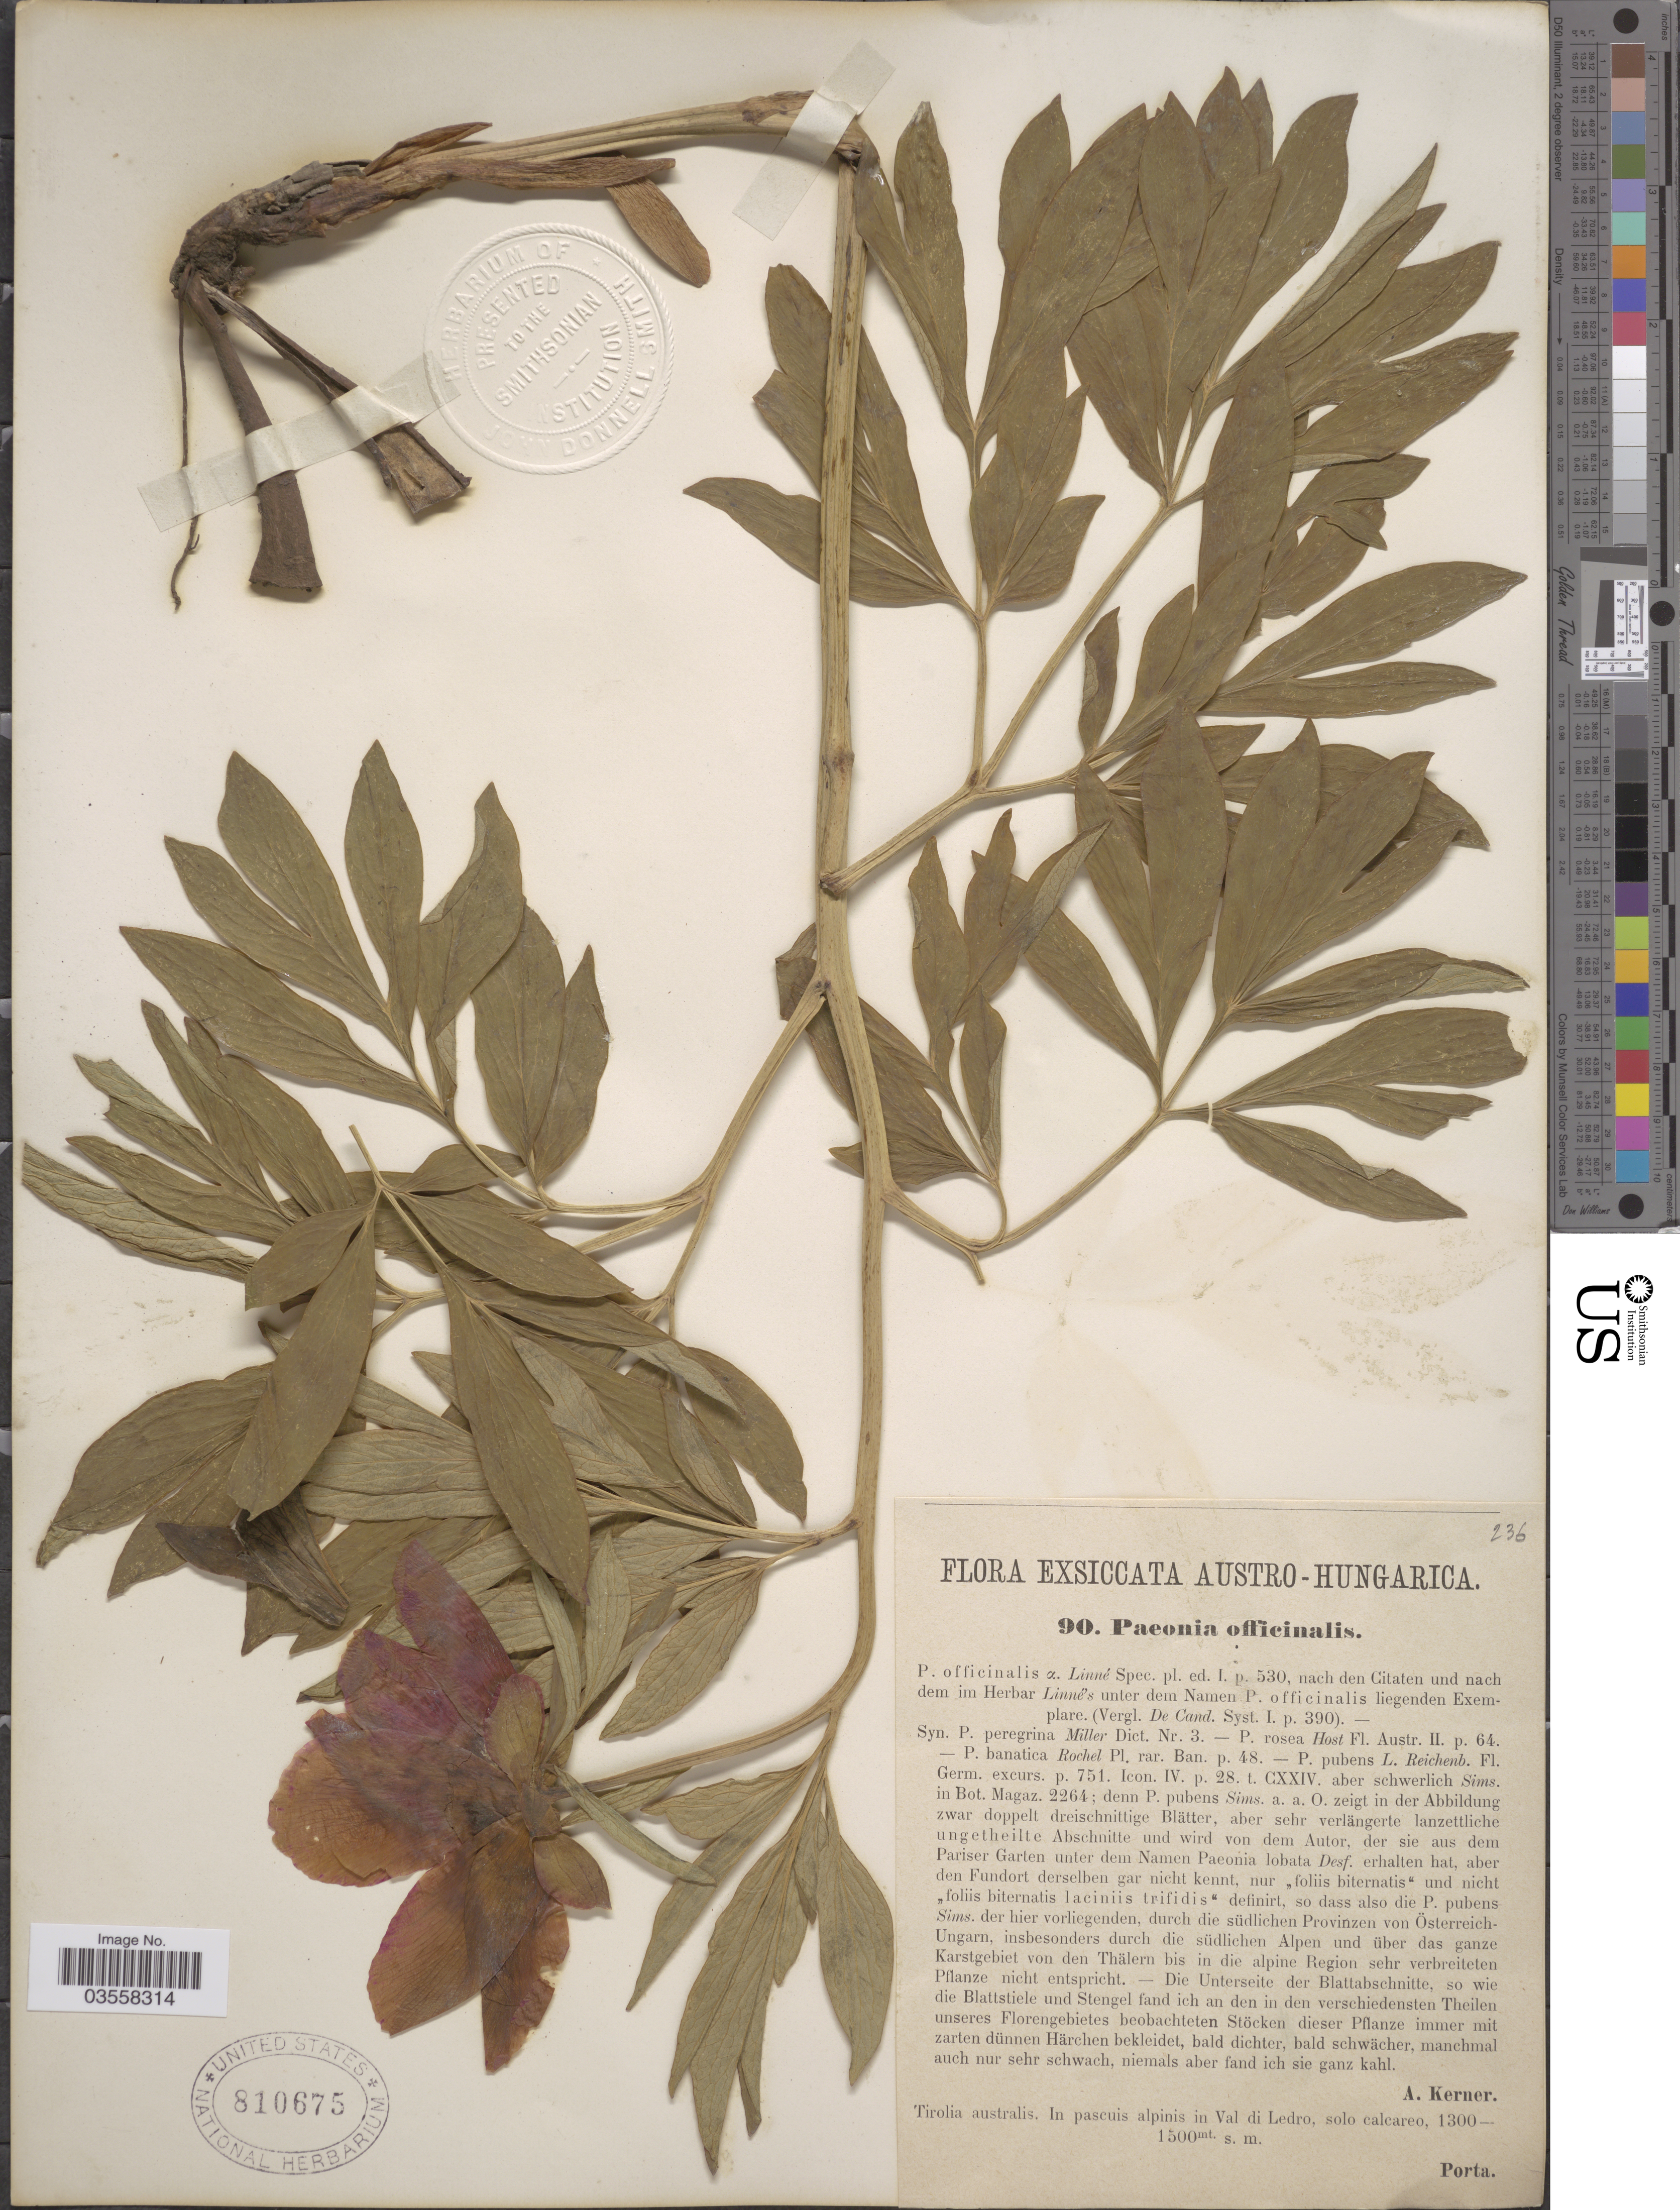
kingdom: Plantae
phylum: Tracheophyta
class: Magnoliopsida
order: Saxifragales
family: Paeoniaceae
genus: Paeonia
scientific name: Paeonia officinalis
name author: L.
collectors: A. Kerner & -- Porta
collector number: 90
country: Italy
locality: Austro-Hungarica. Tirolia australis. In pascuis alpinis in Val di Ledro.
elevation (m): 1300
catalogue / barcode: US 810675